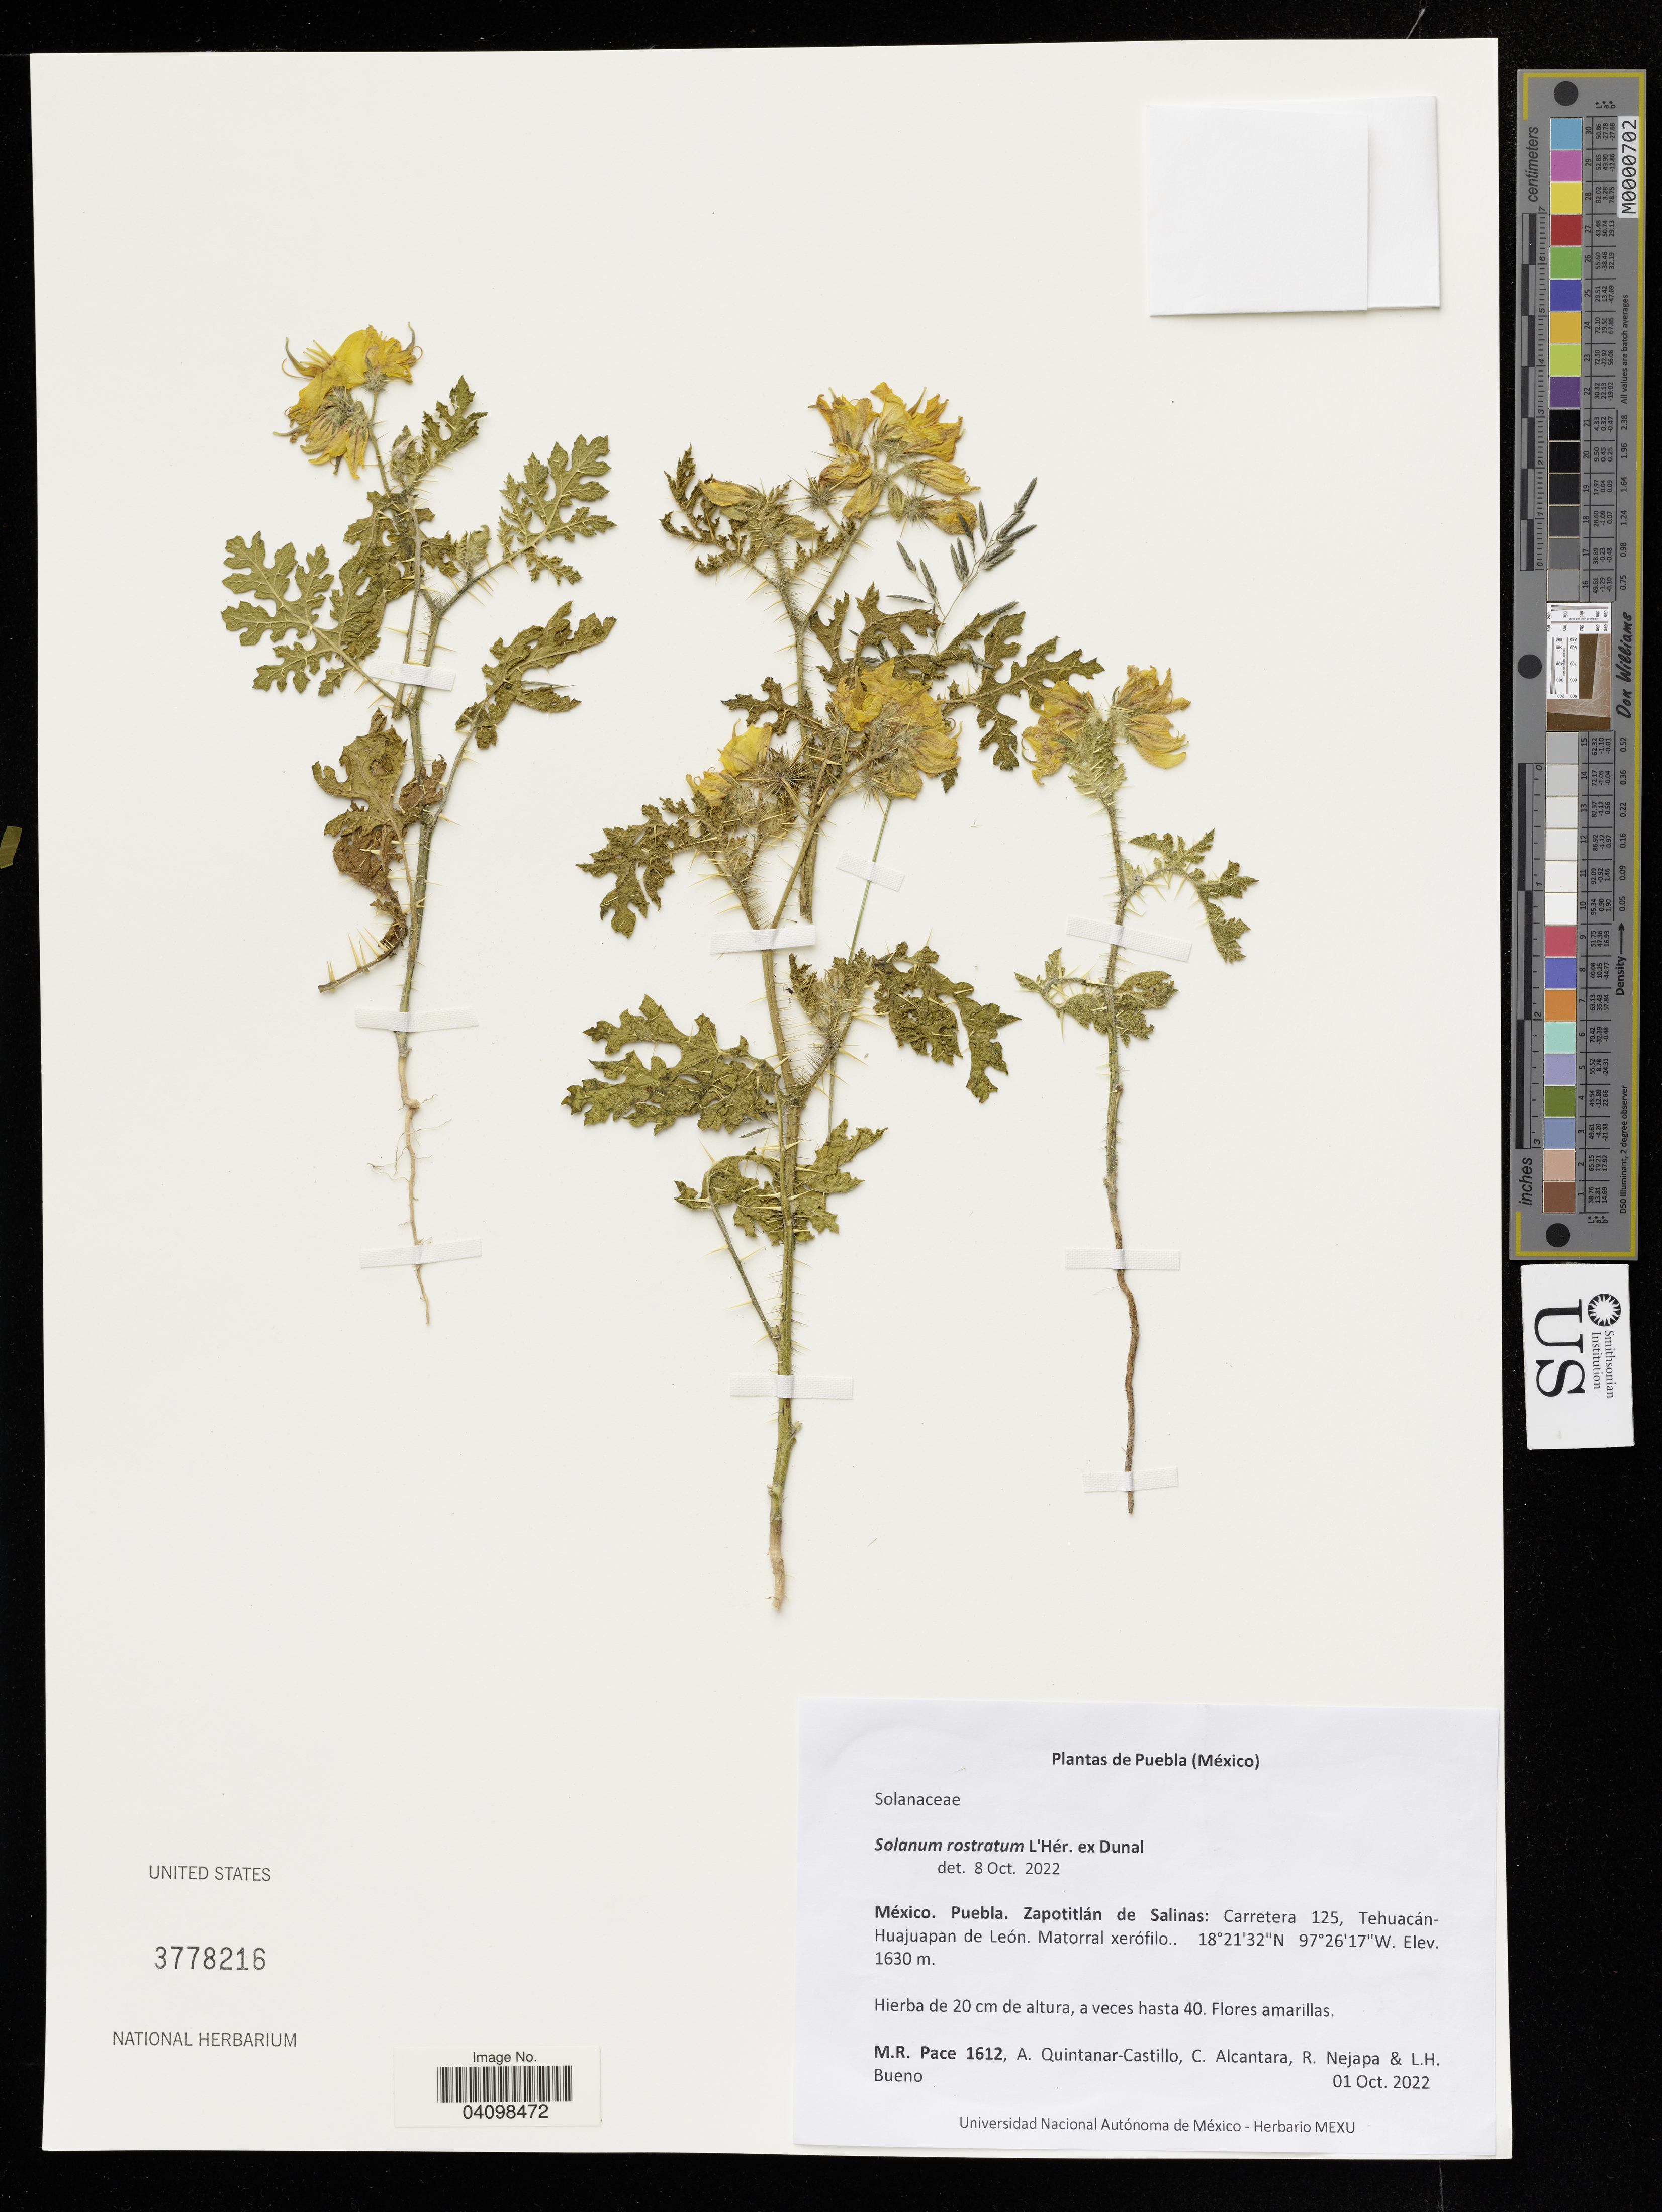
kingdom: Plantae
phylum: Tracheophyta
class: Magnoliopsida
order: Solanales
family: Solanaceae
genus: Solanum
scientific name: Solanum rostratum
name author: Dunal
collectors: M. Pace, A. Quintanar Castillo, C. Alcantara & R. Nejapa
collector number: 1612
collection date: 2022-10-01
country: Mexico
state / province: Puebla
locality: Zapotitlán de Salinas: Carretera 125, Tehuacán- Huajuapan de León.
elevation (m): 1630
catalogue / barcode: US 3778216